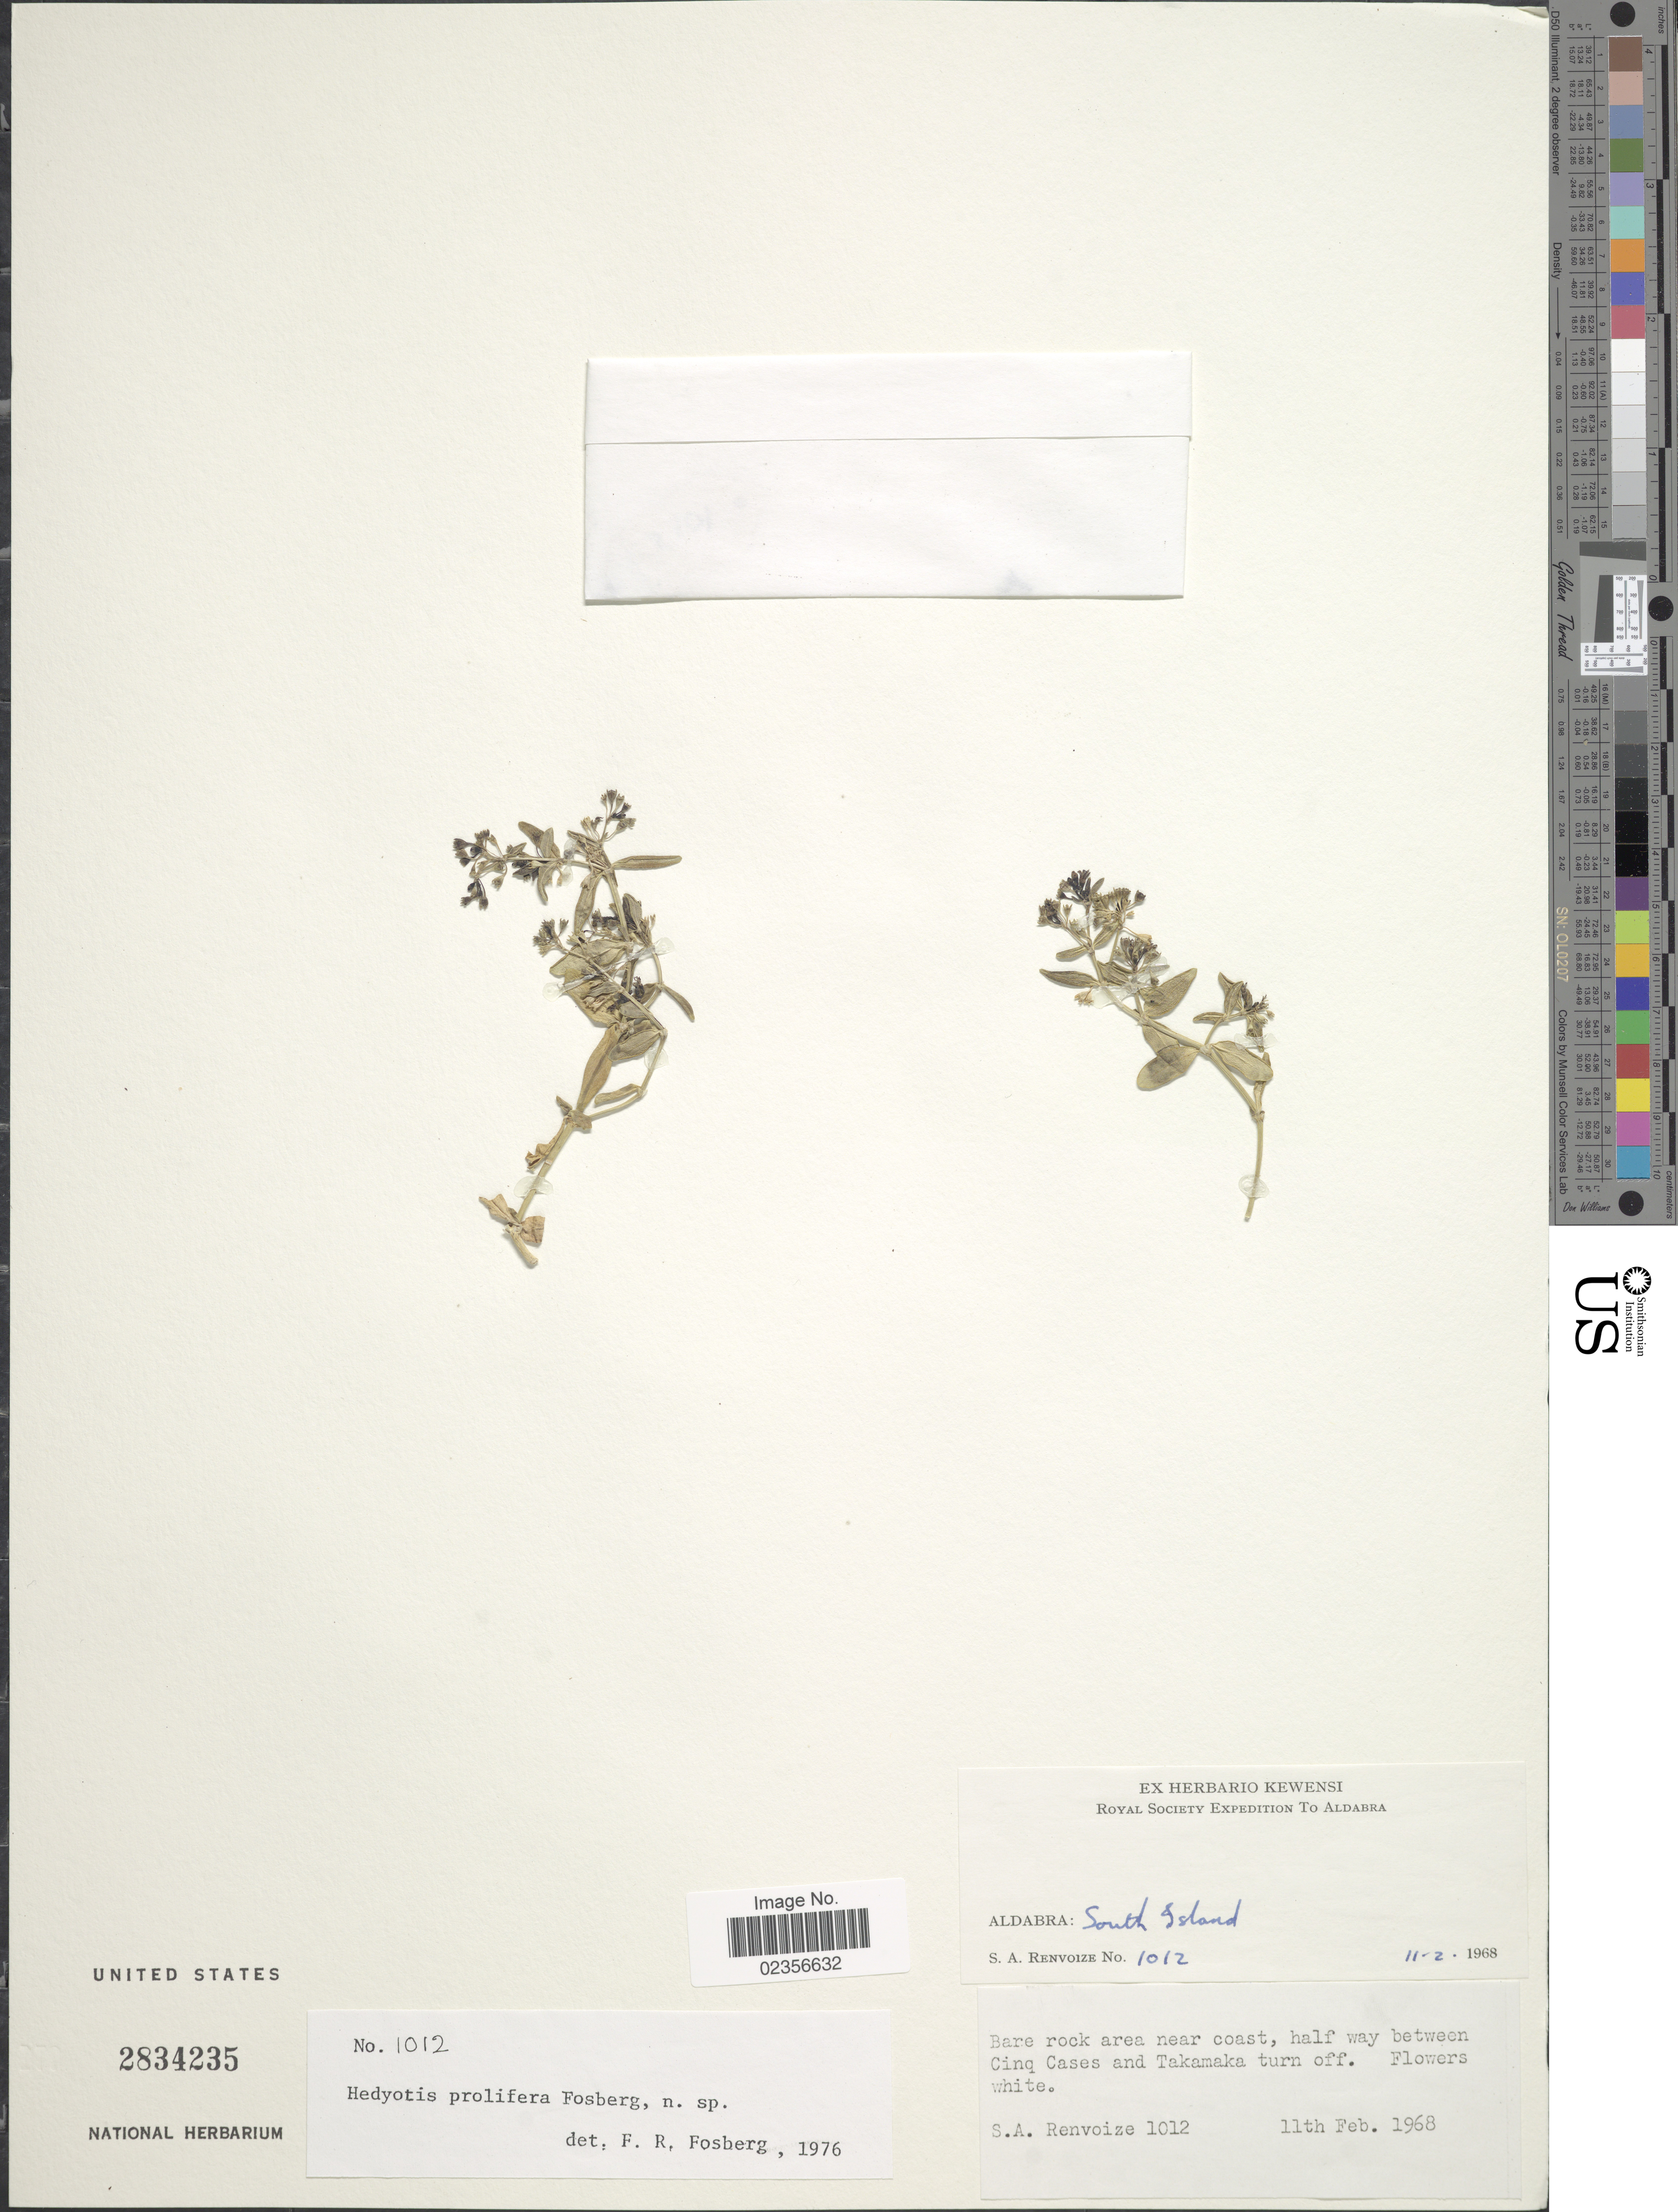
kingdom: Plantae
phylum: Tracheophyta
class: Magnoliopsida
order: Gentianales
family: Rubiaceae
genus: Hedyotis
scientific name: Hedyotis prolifera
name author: Fosberg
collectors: S. A. Renvoize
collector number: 1012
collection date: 1968-02-11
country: Seychelles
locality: Aldabra: South Island near coast, half way between Cinq Cases and Takamaka turn off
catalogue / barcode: US 2834235